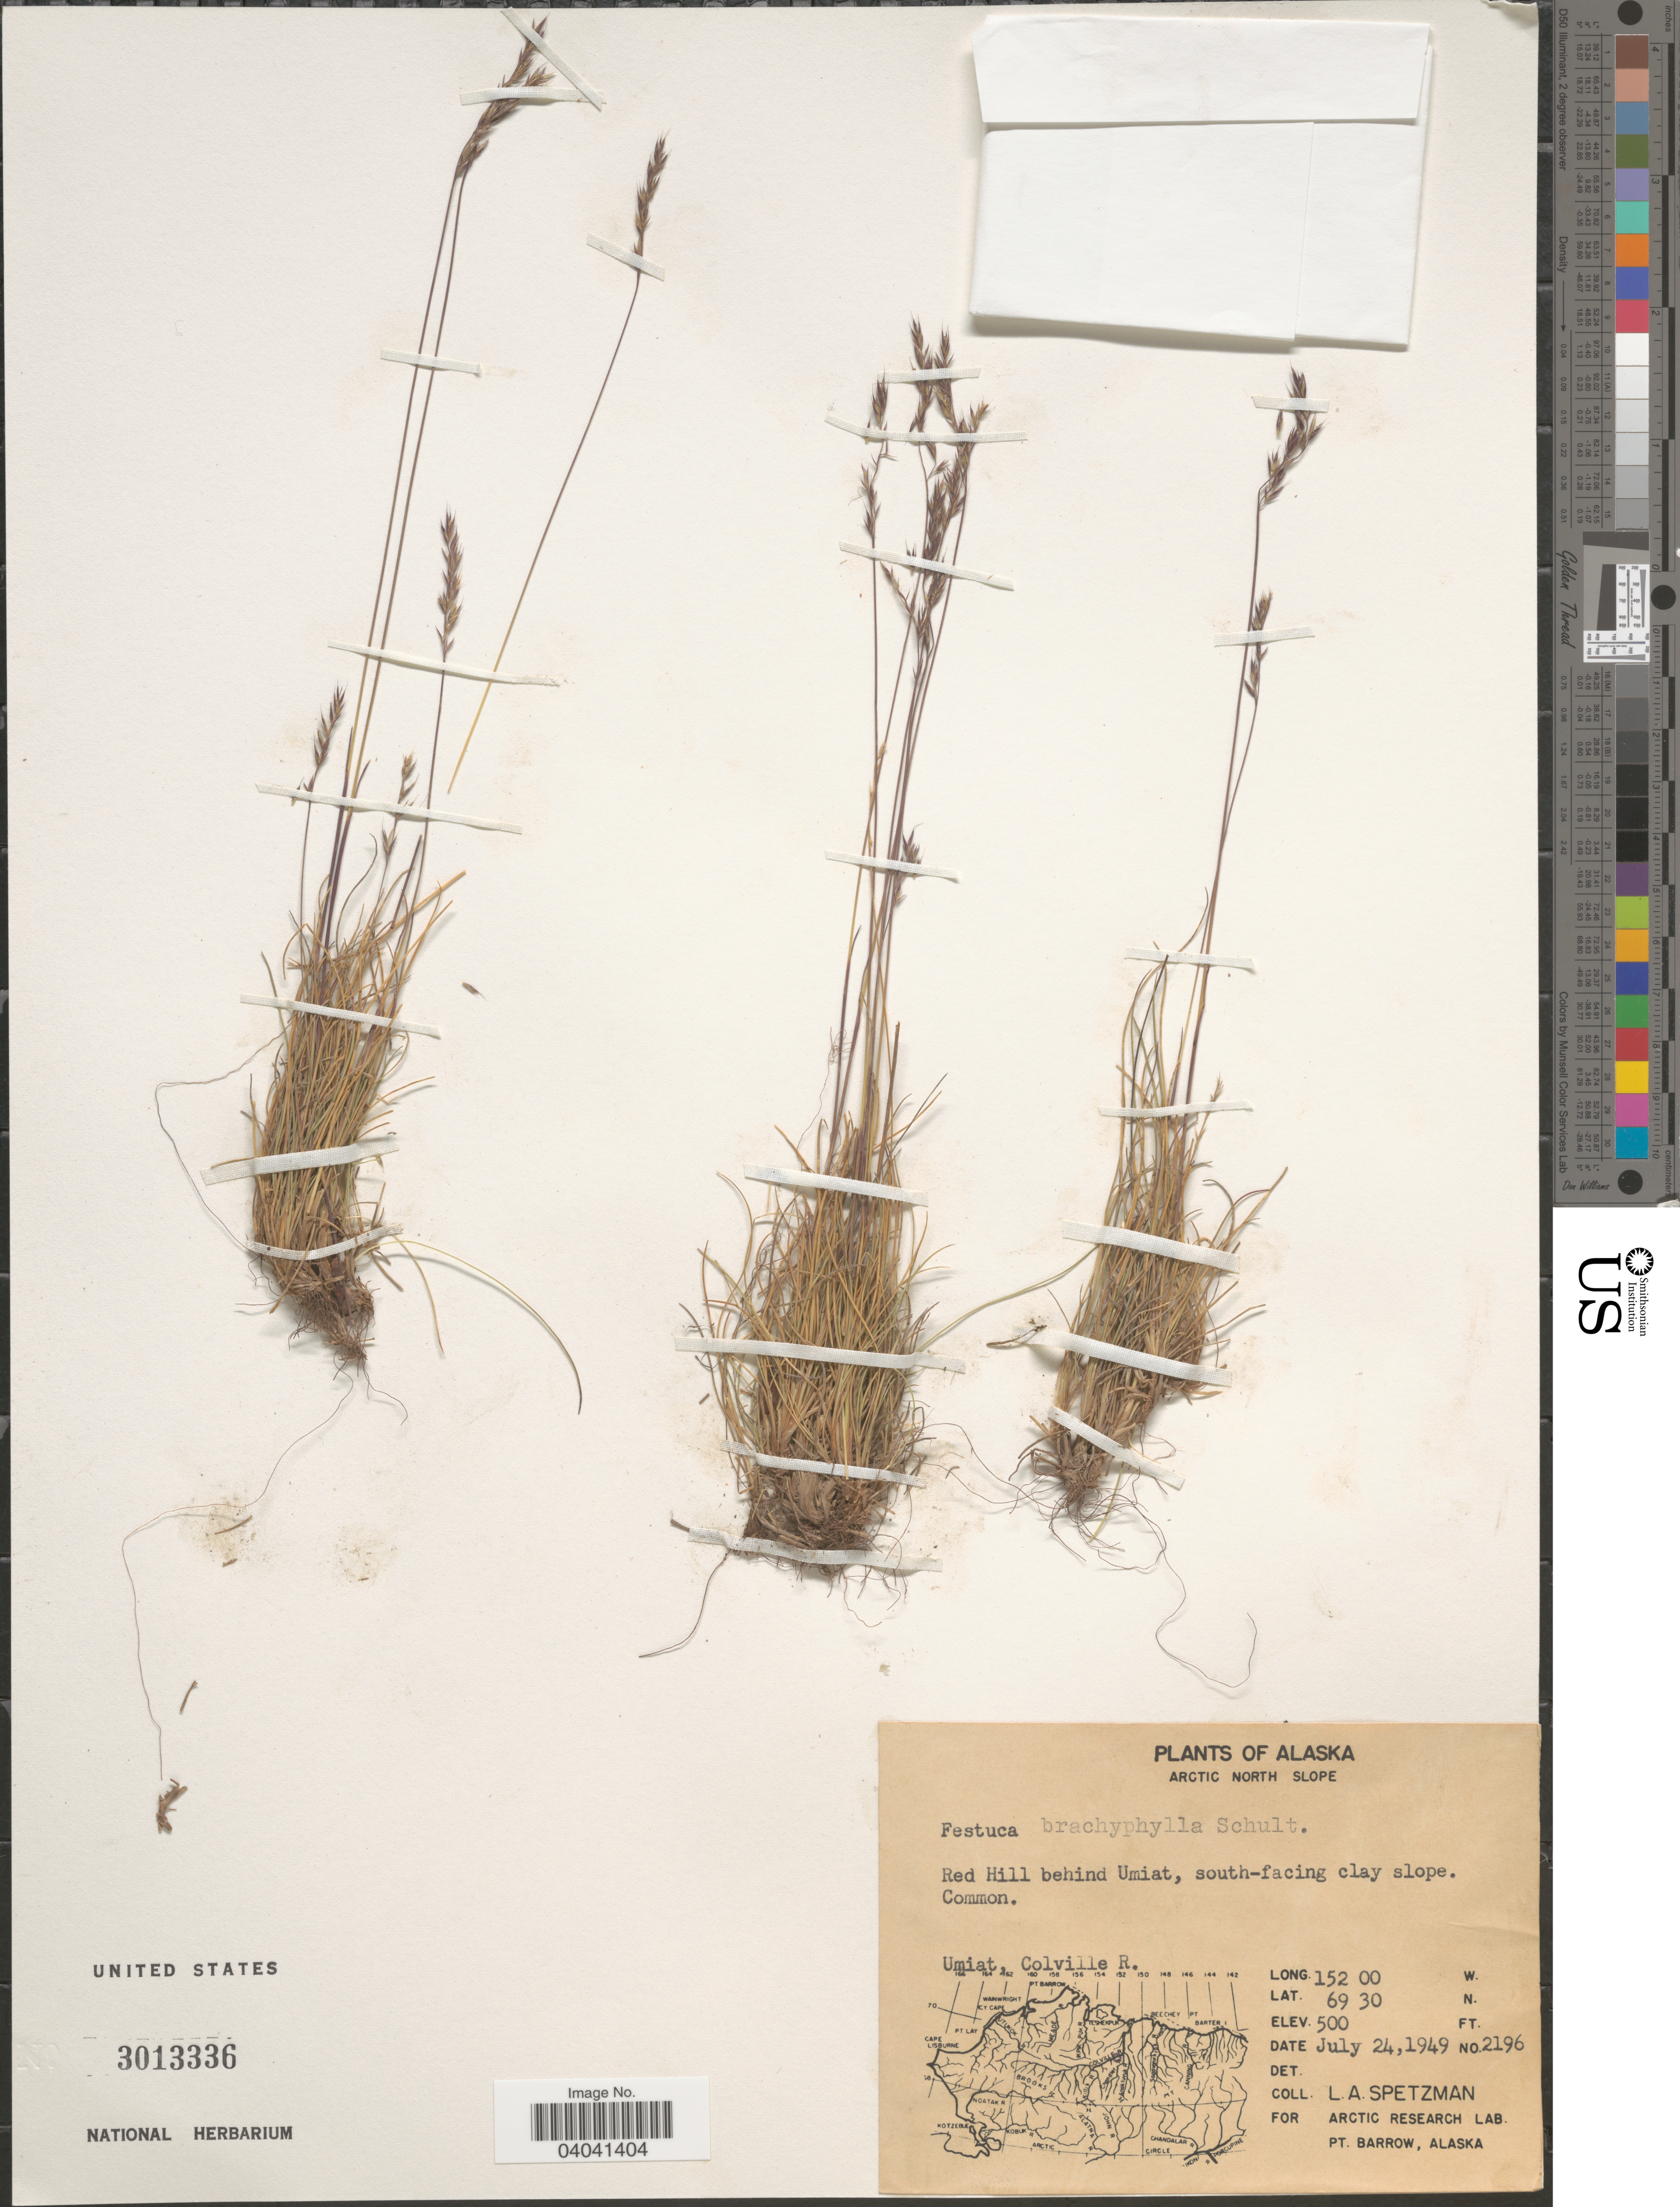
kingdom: Plantae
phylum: Tracheophyta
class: Liliopsida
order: Poales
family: Poaceae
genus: Festuca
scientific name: Festuca brachyphylla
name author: Schult. & Schult. f.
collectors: L. Spetzman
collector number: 2196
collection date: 1949-07-24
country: United States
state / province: Alaska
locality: Arctic North Slope. Red Hill behind Umiat, south-facing clay slope. Umiat, Colville R.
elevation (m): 152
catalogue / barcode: US 3013336